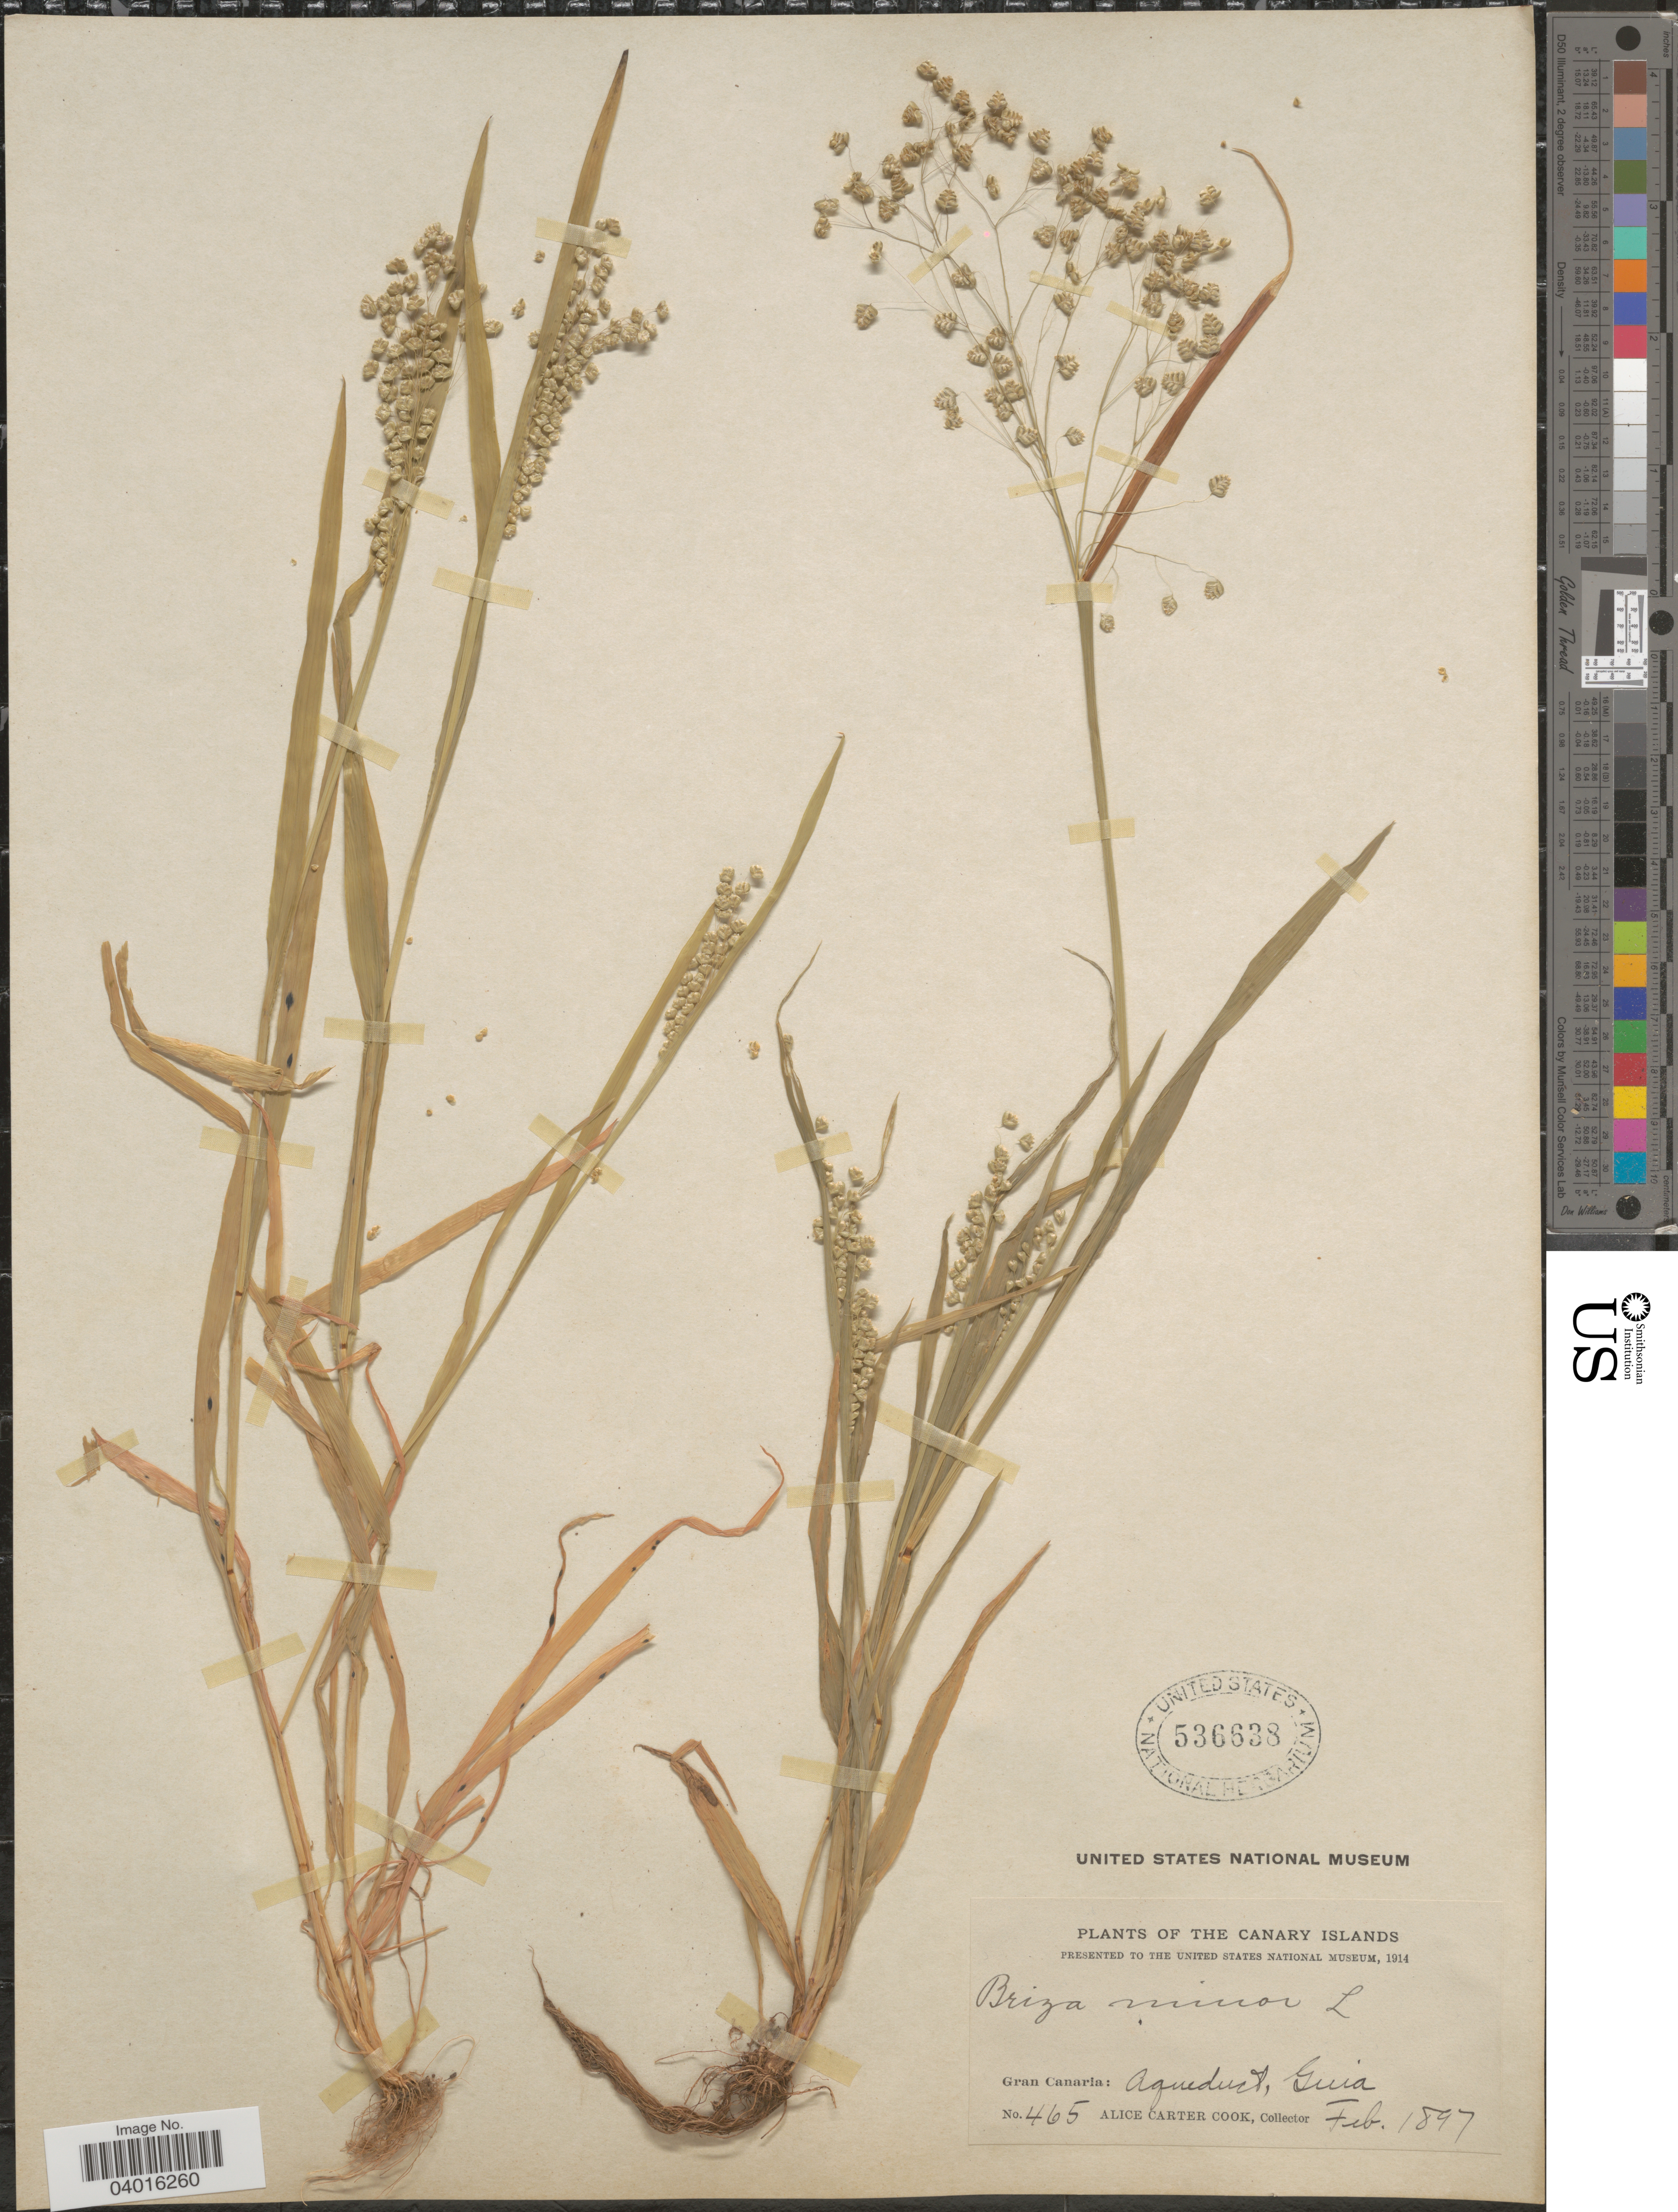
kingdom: Plantae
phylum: Tracheophyta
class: Liliopsida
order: Poales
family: Poaceae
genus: Briza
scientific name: Briza minor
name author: L.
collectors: Alice C. Cook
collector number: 465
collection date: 1897-02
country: Spain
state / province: Canarias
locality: Canary Islands. Gran Canaria: Aqueduct, Guia.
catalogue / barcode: US 536638